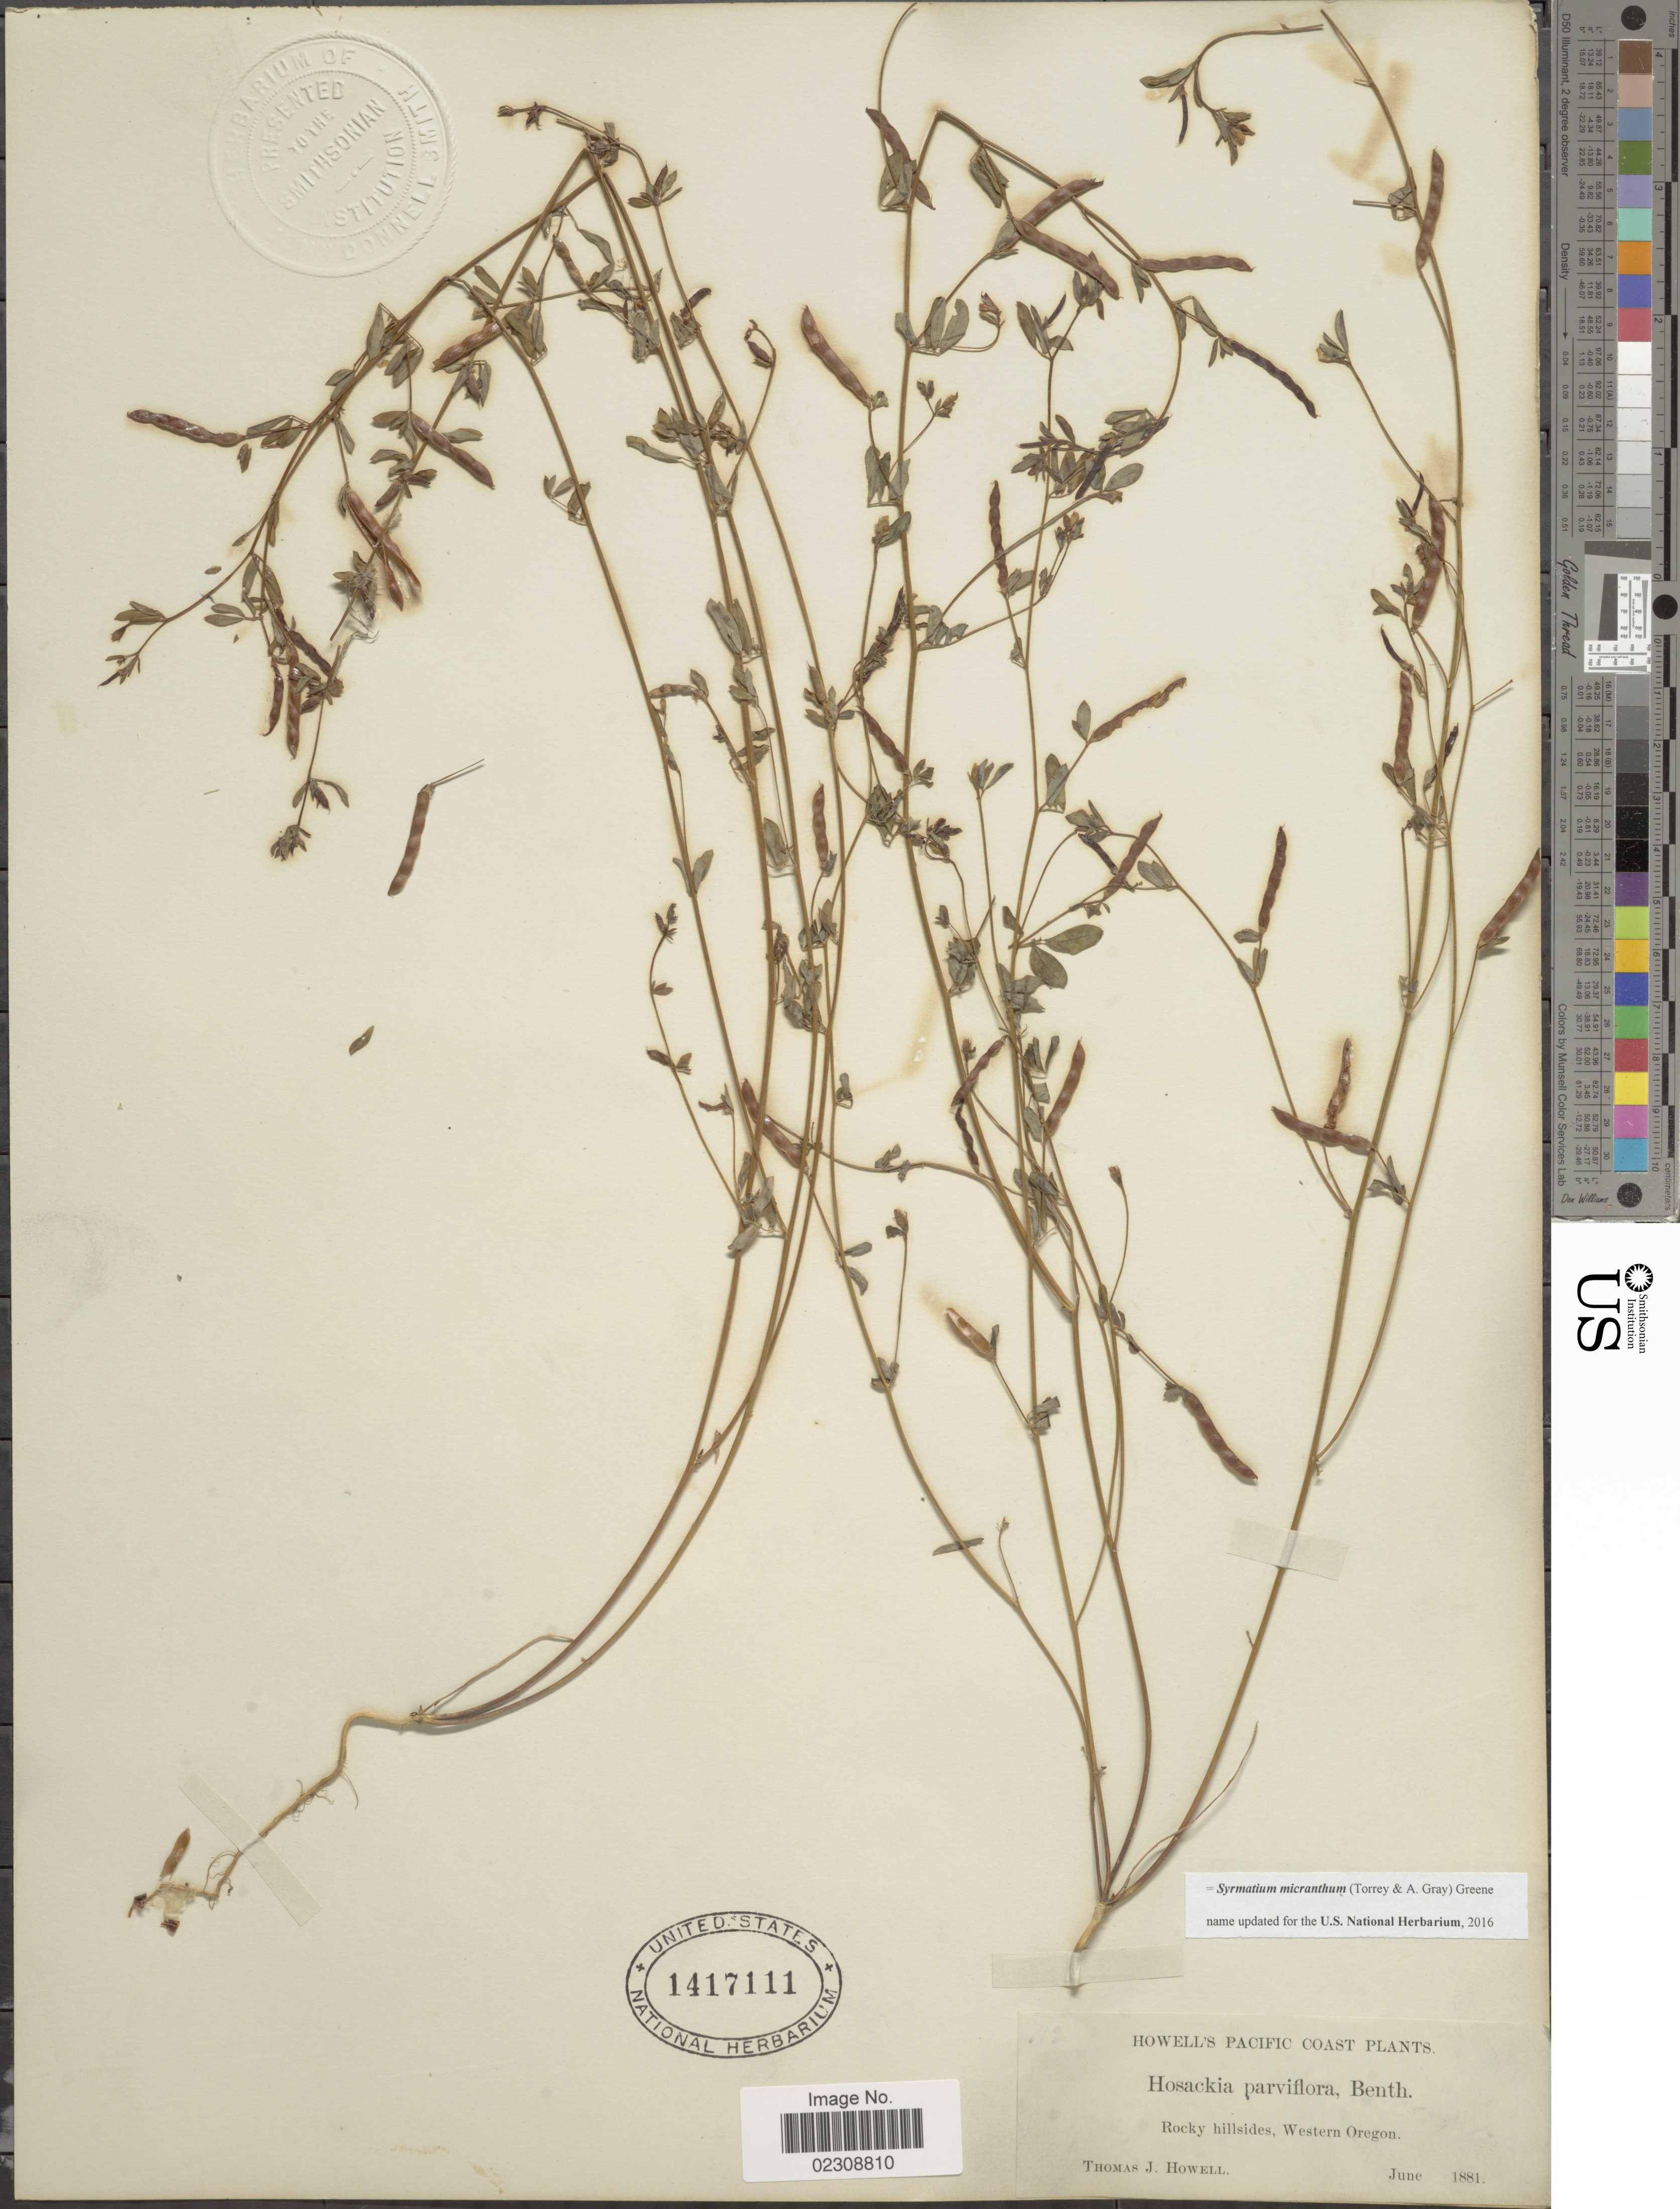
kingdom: Plantae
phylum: Tracheophyta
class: Magnoliopsida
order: Fabales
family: Fabaceae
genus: Syrmatium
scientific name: Syrmatium micranthum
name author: (Torr. & A. Gray) Greene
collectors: T. J. Howell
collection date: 1881-06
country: United States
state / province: Oregon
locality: Pacific Coast. Western Oregon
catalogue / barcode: US 1417111